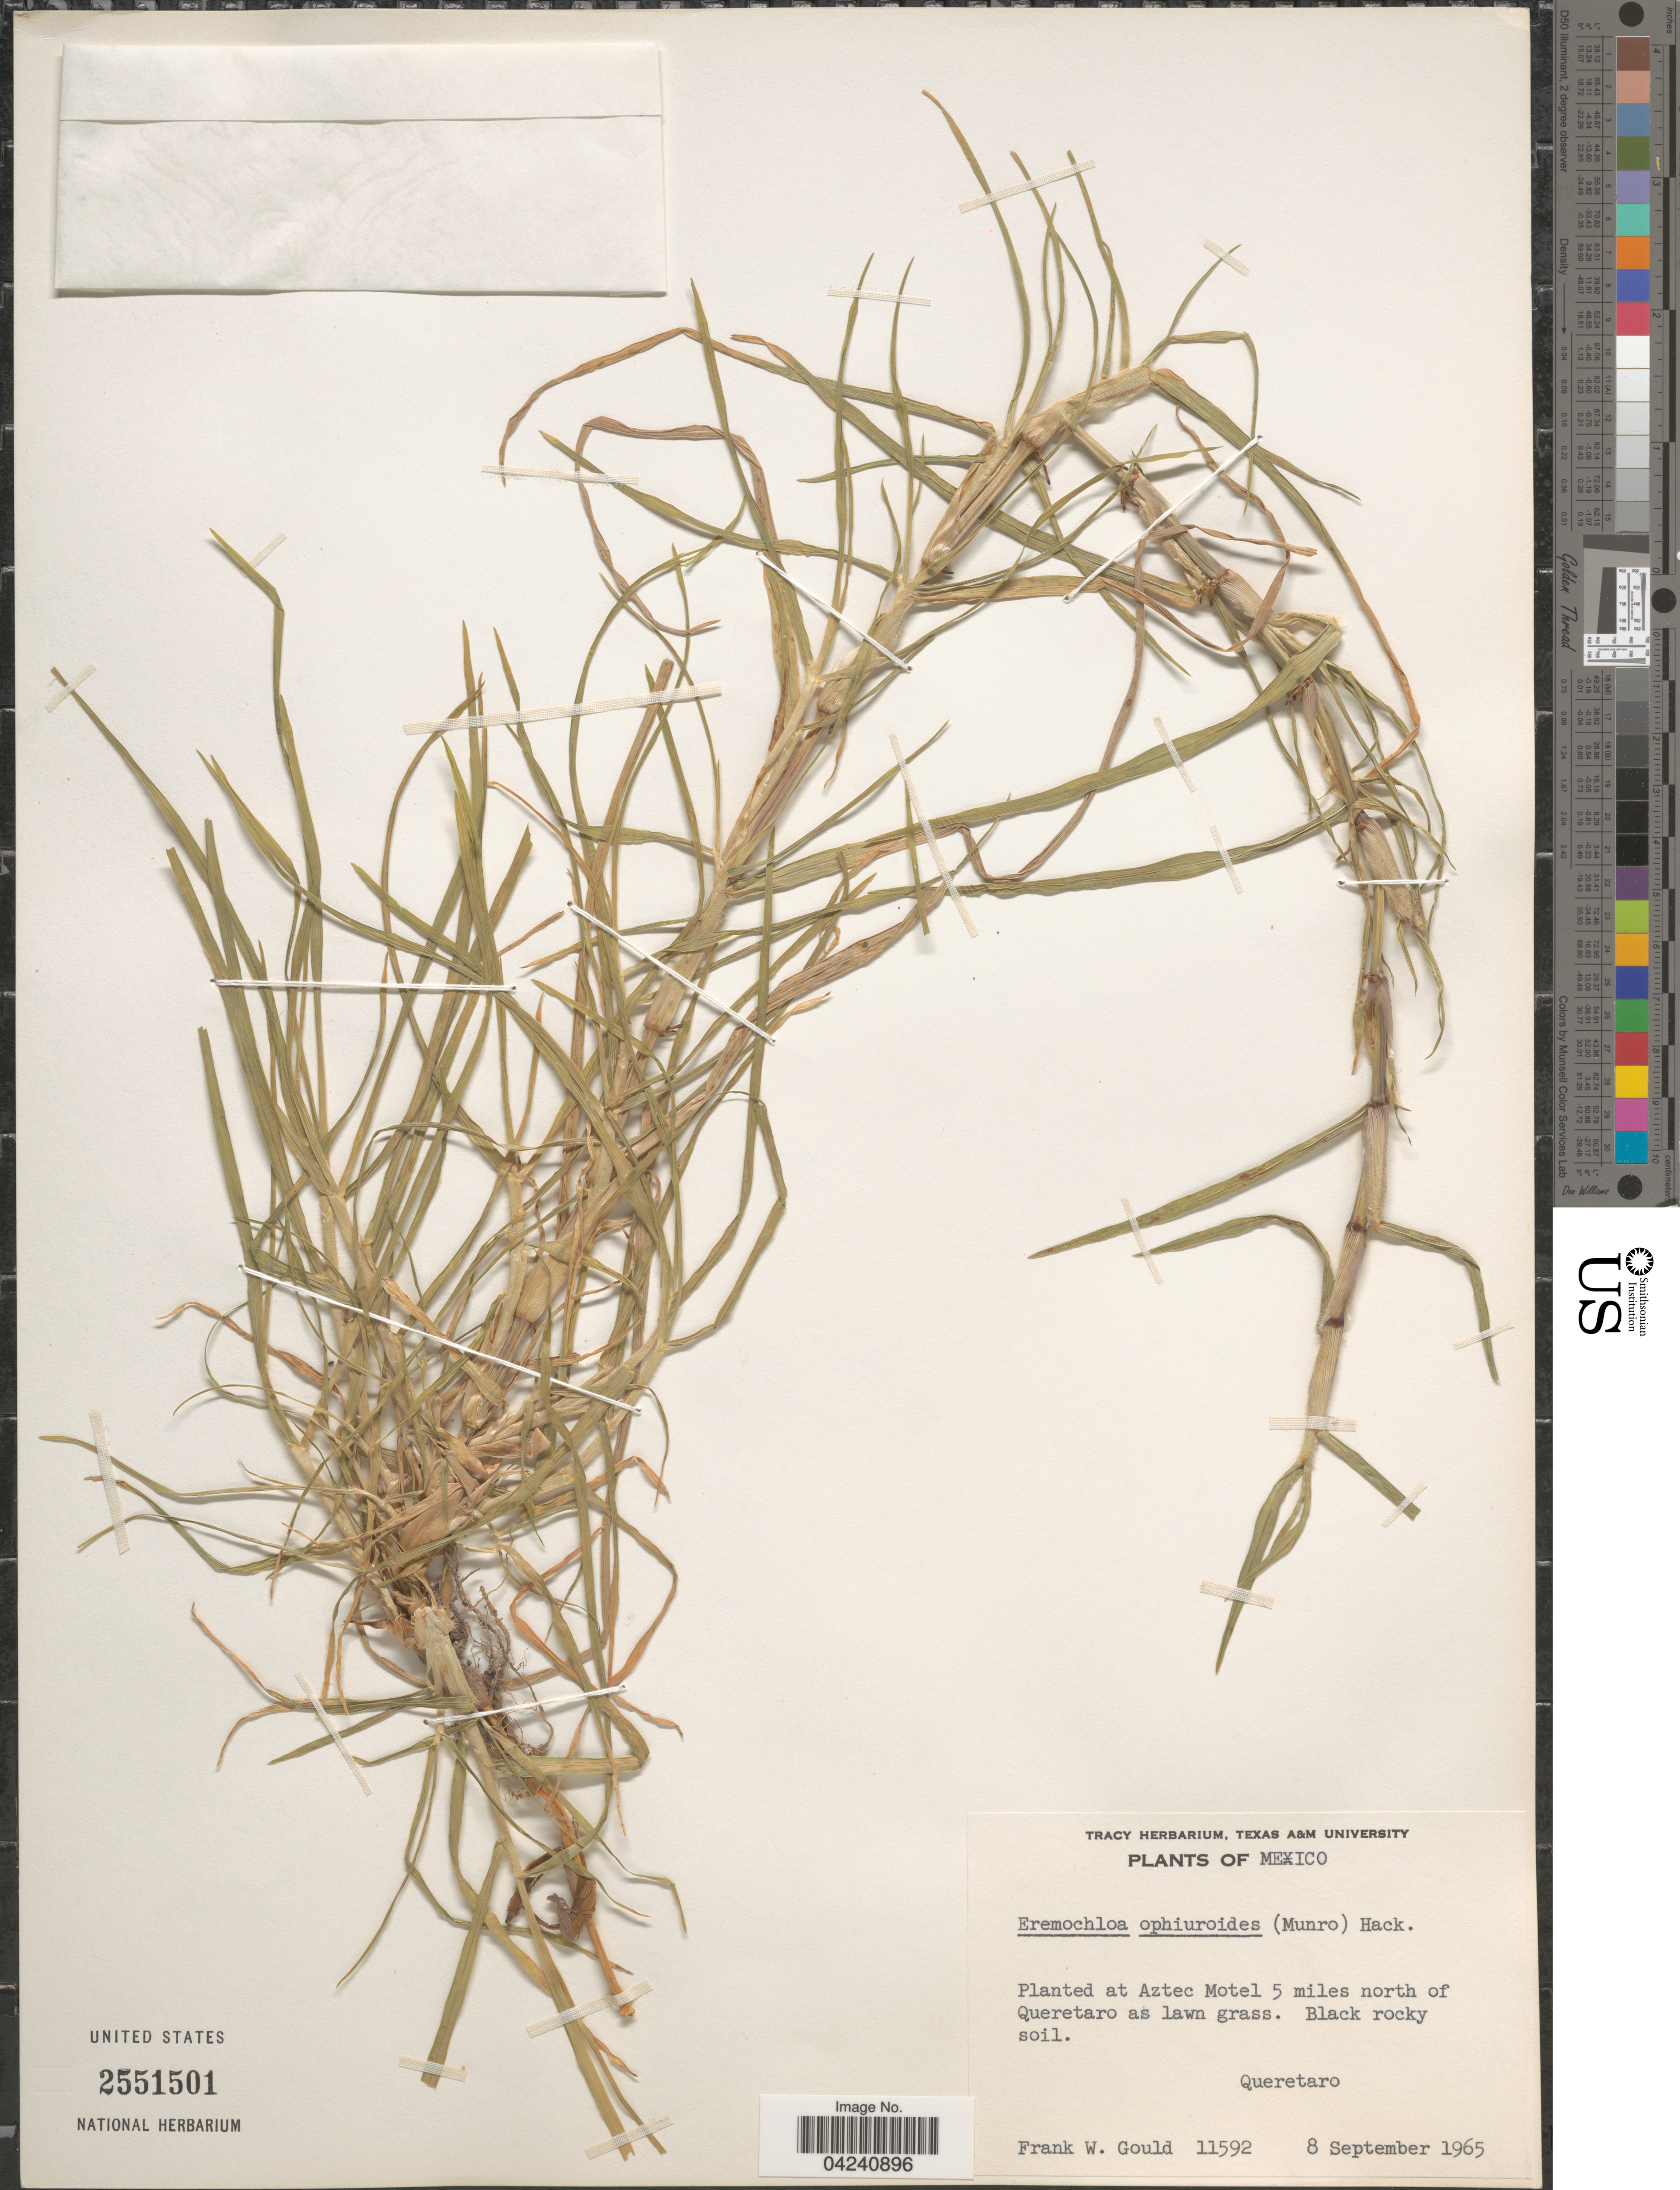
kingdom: Plantae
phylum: Tracheophyta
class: Liliopsida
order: Poales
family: Poaceae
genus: Eremochloa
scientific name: Eremochloa ophiuroides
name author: (Munro) Hack.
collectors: F. W. Gould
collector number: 11592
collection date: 1965-09-08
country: Mexico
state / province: Querétaro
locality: Aztec Motel 5 miles north of Queretaro. Queretaro.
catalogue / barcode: US 2551501